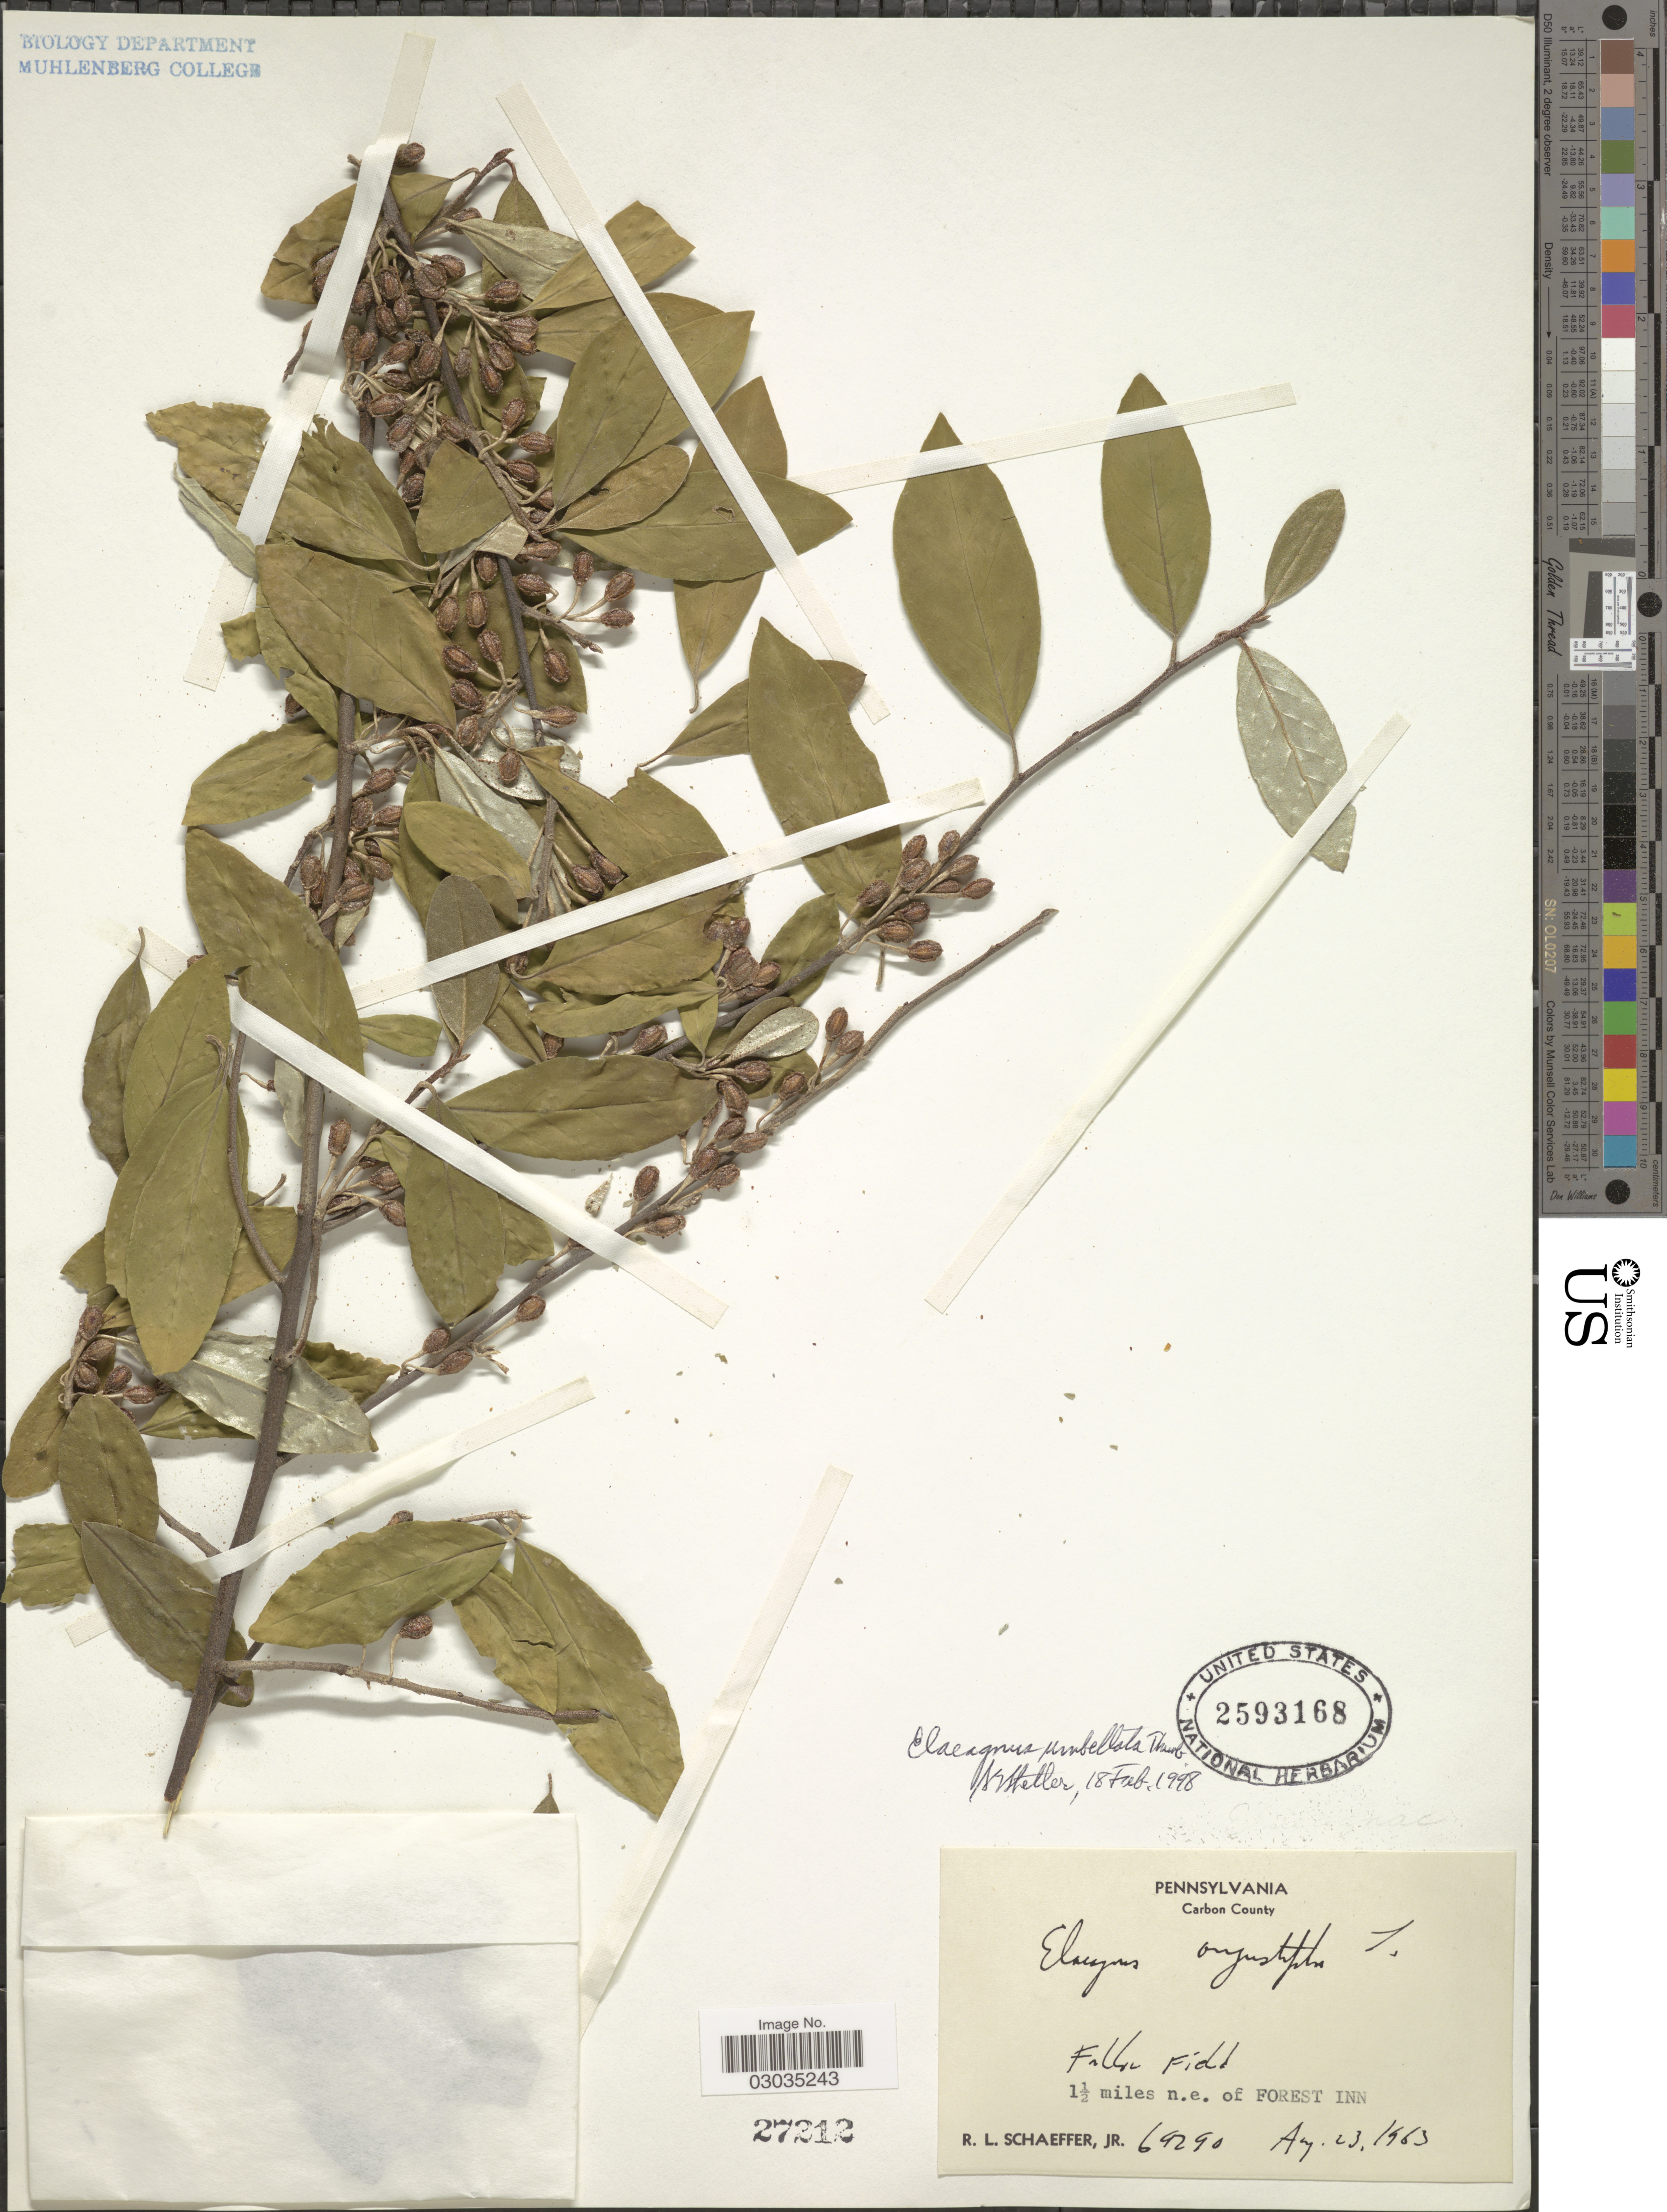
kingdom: Plantae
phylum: Tracheophyta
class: Magnoliopsida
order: Rosales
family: Elaeagnaceae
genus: Elaeagnus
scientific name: Elaeagnus umbellata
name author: Thunb.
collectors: R. L. Schaeffer Jr.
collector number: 69290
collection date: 1963-08-23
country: United States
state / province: Pennsylvania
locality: Carbon County, 1½ miles n.e. of Forest Inn.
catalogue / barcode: US 2593168